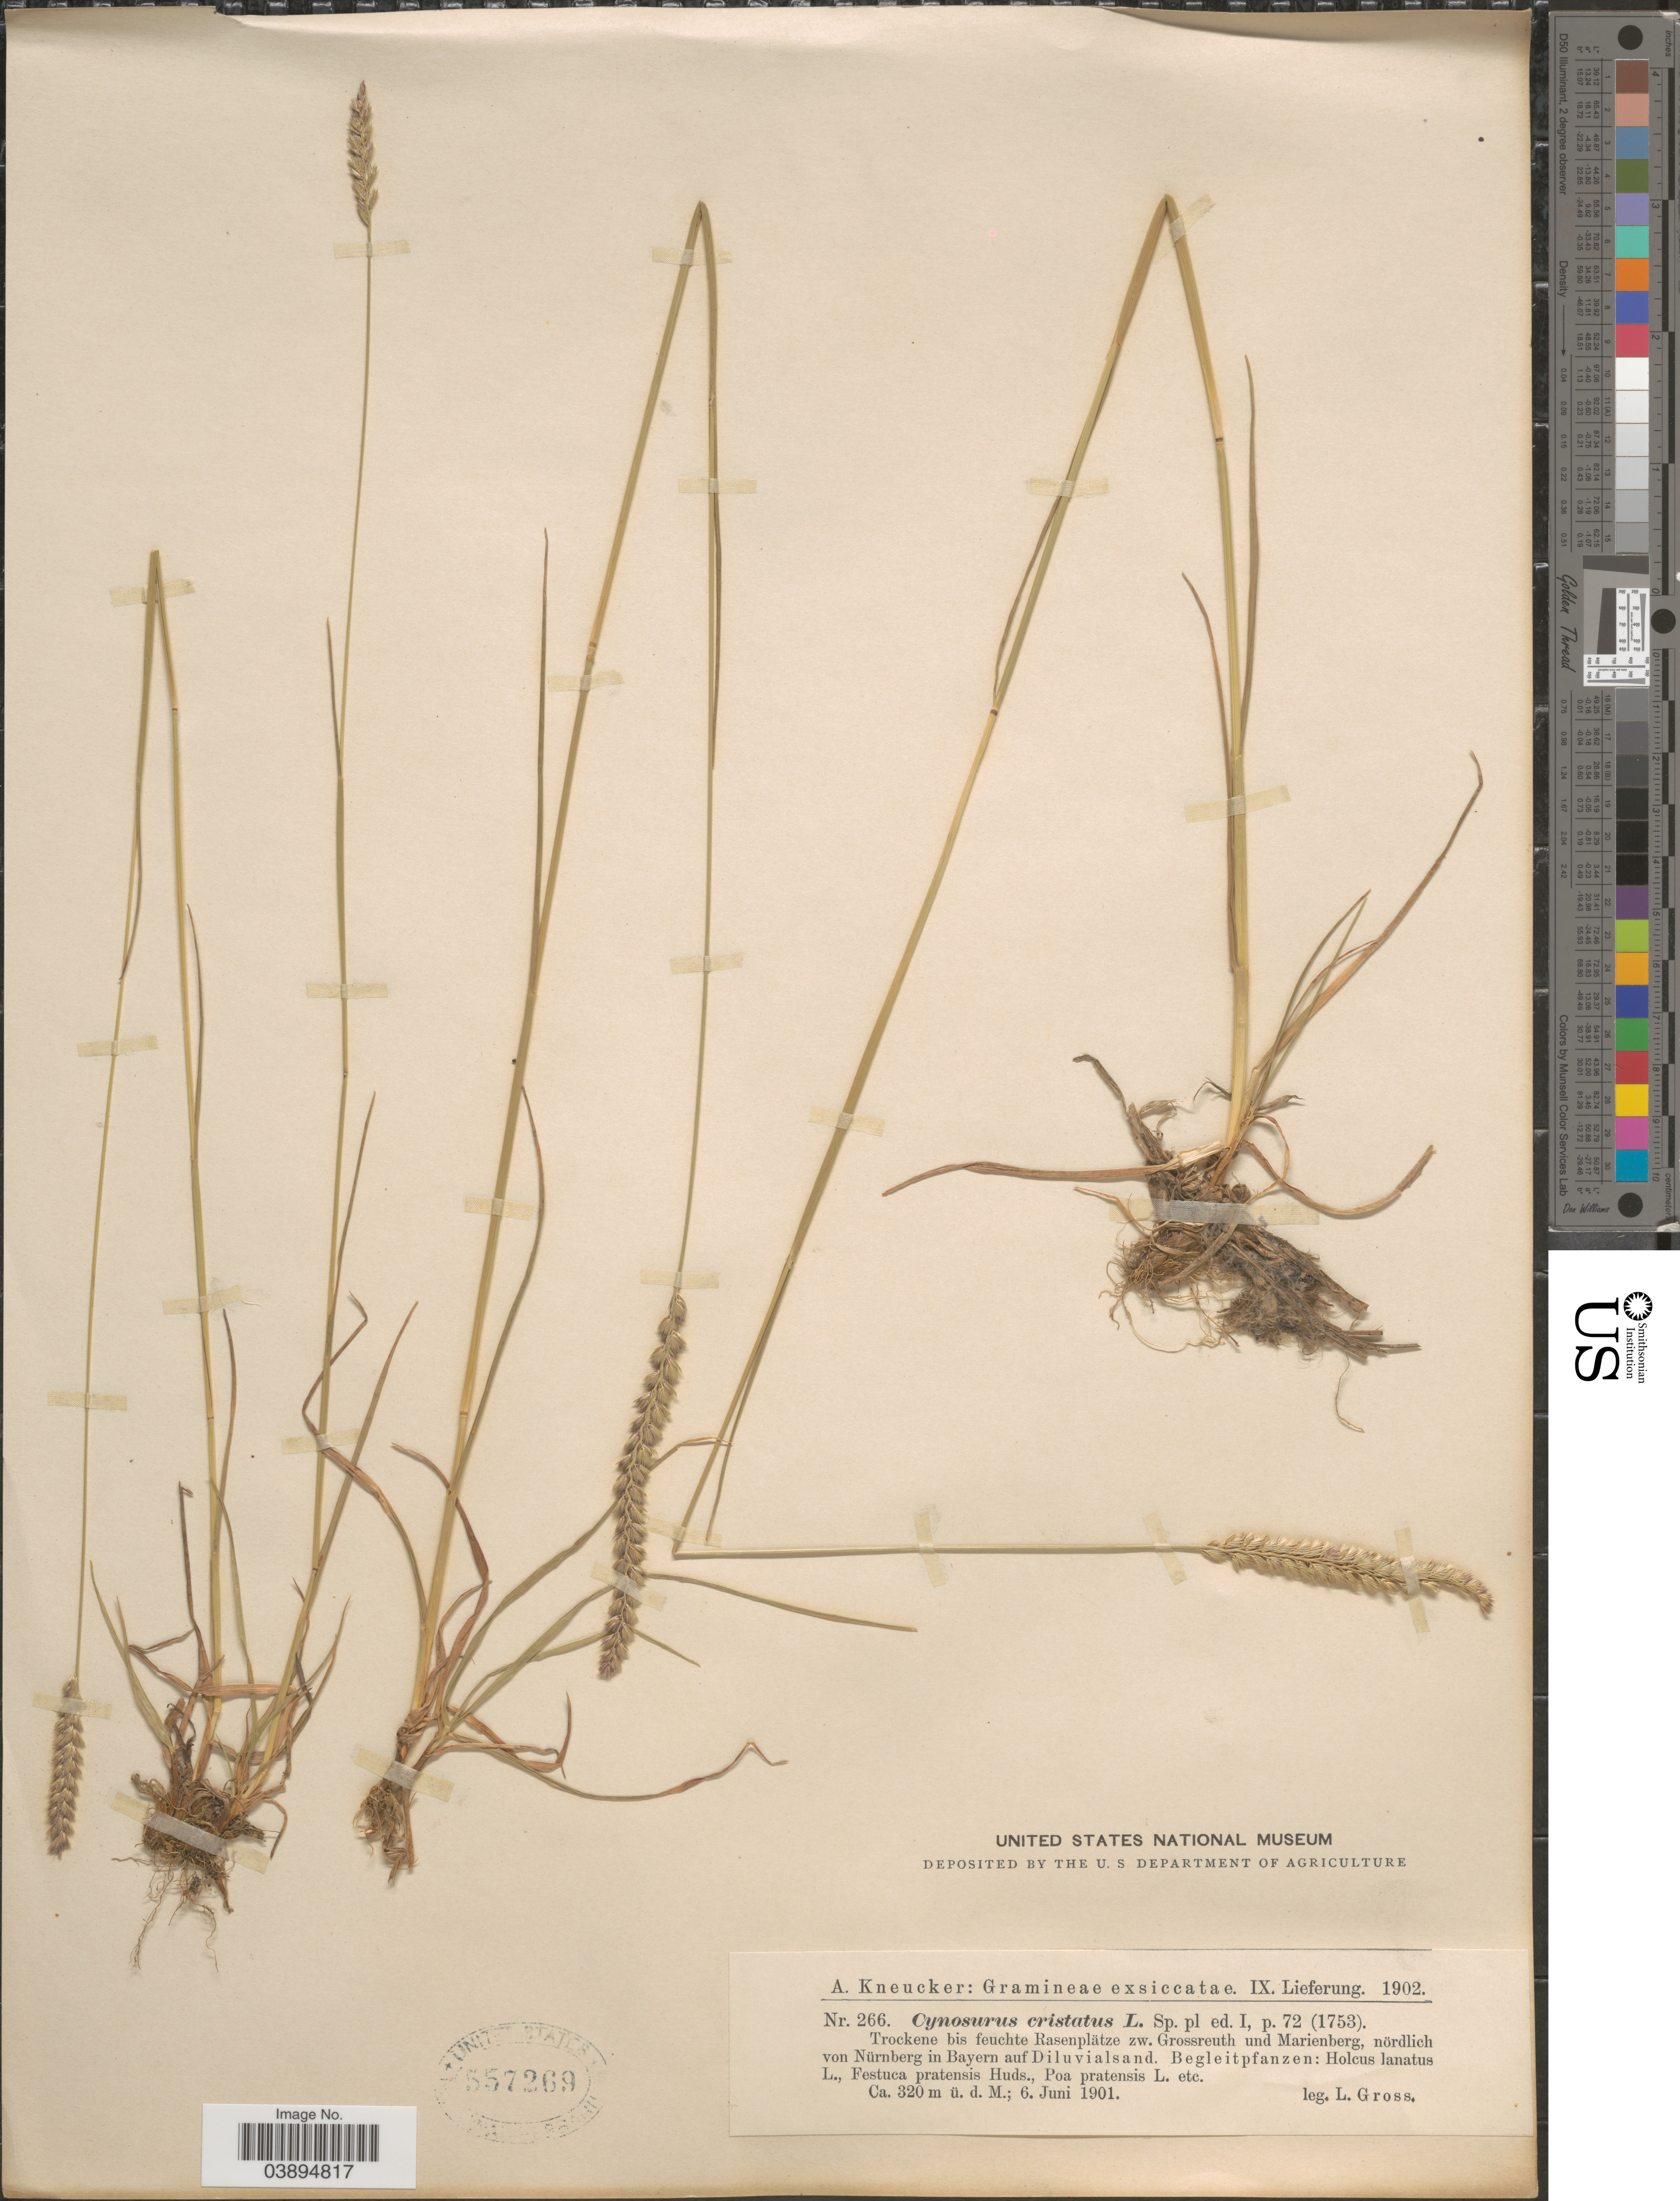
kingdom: Plantae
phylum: Tracheophyta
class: Liliopsida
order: Poales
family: Poaceae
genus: Cynosurus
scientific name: Cynosurus cristatus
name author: L.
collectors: L. Gross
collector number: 266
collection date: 1901-06-06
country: Germany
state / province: Bayern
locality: Trockene bis feuchte Rasenplätze zw. Grossreuth und Marienberg, nördlich von Nürnberg in Bayern auf Diluvialsand.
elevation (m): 320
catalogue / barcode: US 557269